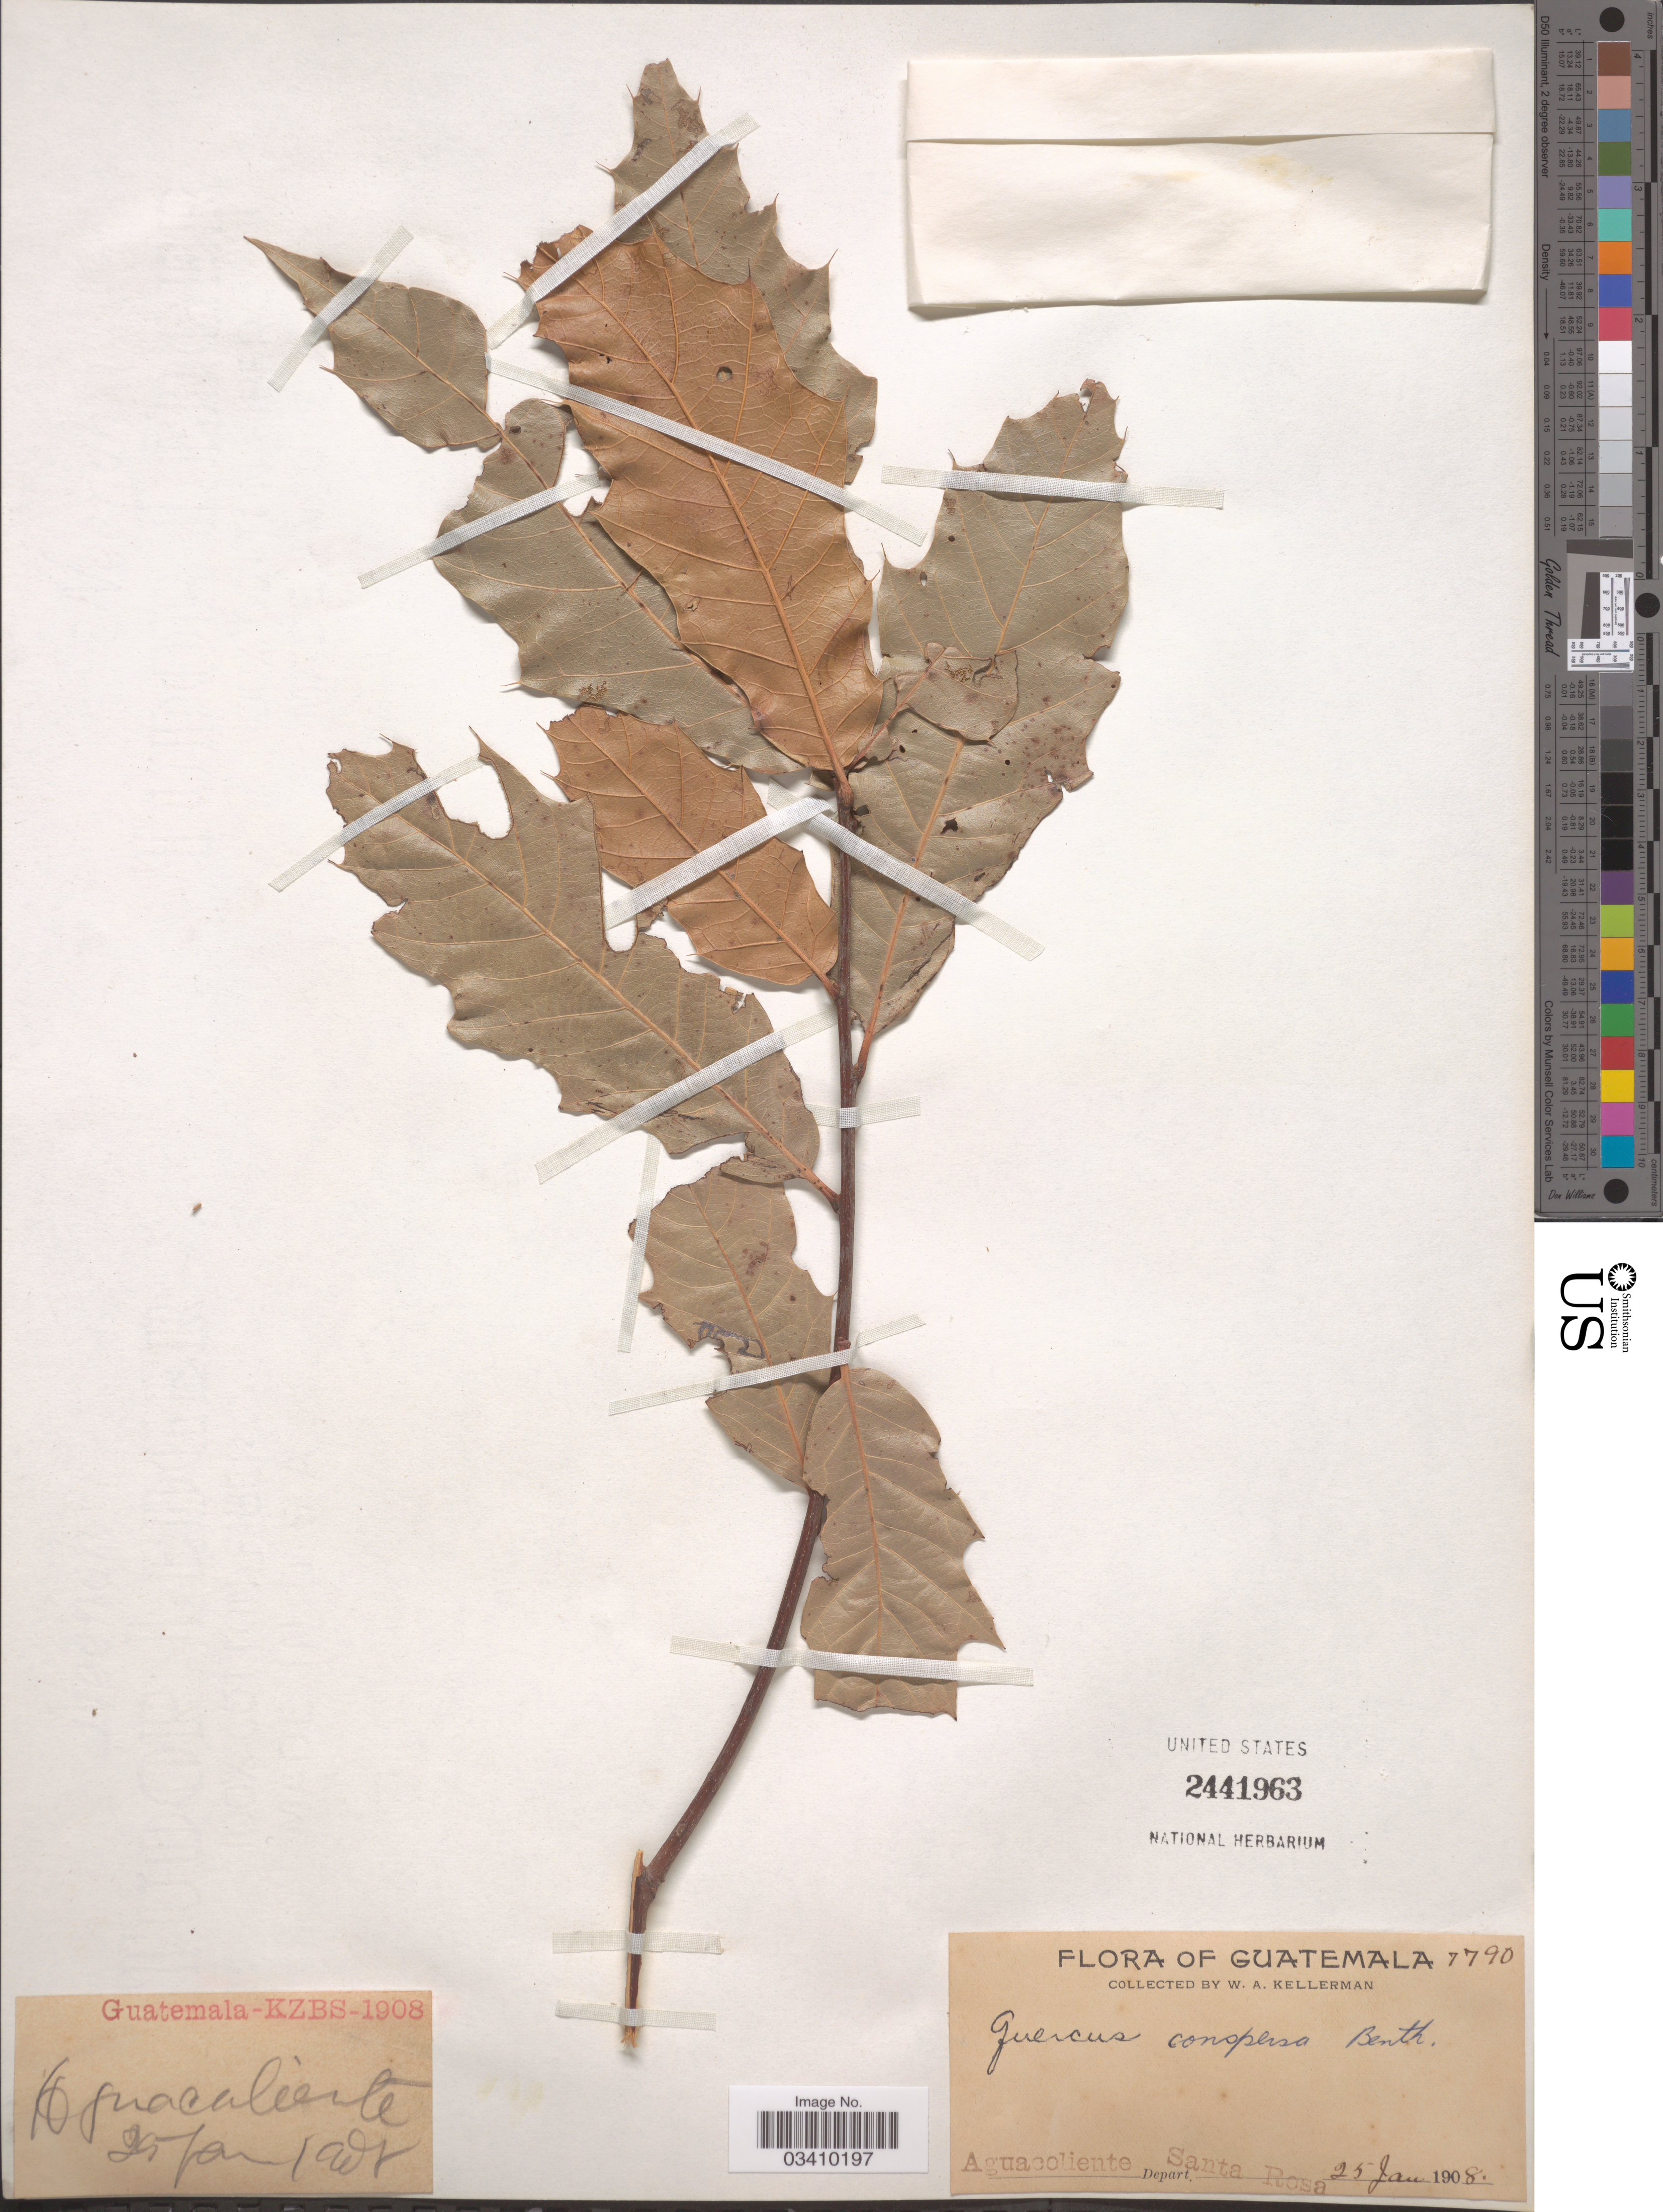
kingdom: Plantae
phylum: Tracheophyta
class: Magnoliopsida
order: Fagales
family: Fagaceae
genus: Quercus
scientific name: Quercus conspersa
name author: Benth.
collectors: W. Kellerman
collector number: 7790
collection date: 1908-01-25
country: Guatemala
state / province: Santa Rosa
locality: Aguacaliente Depart Santa Rosa.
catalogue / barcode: US 2441963